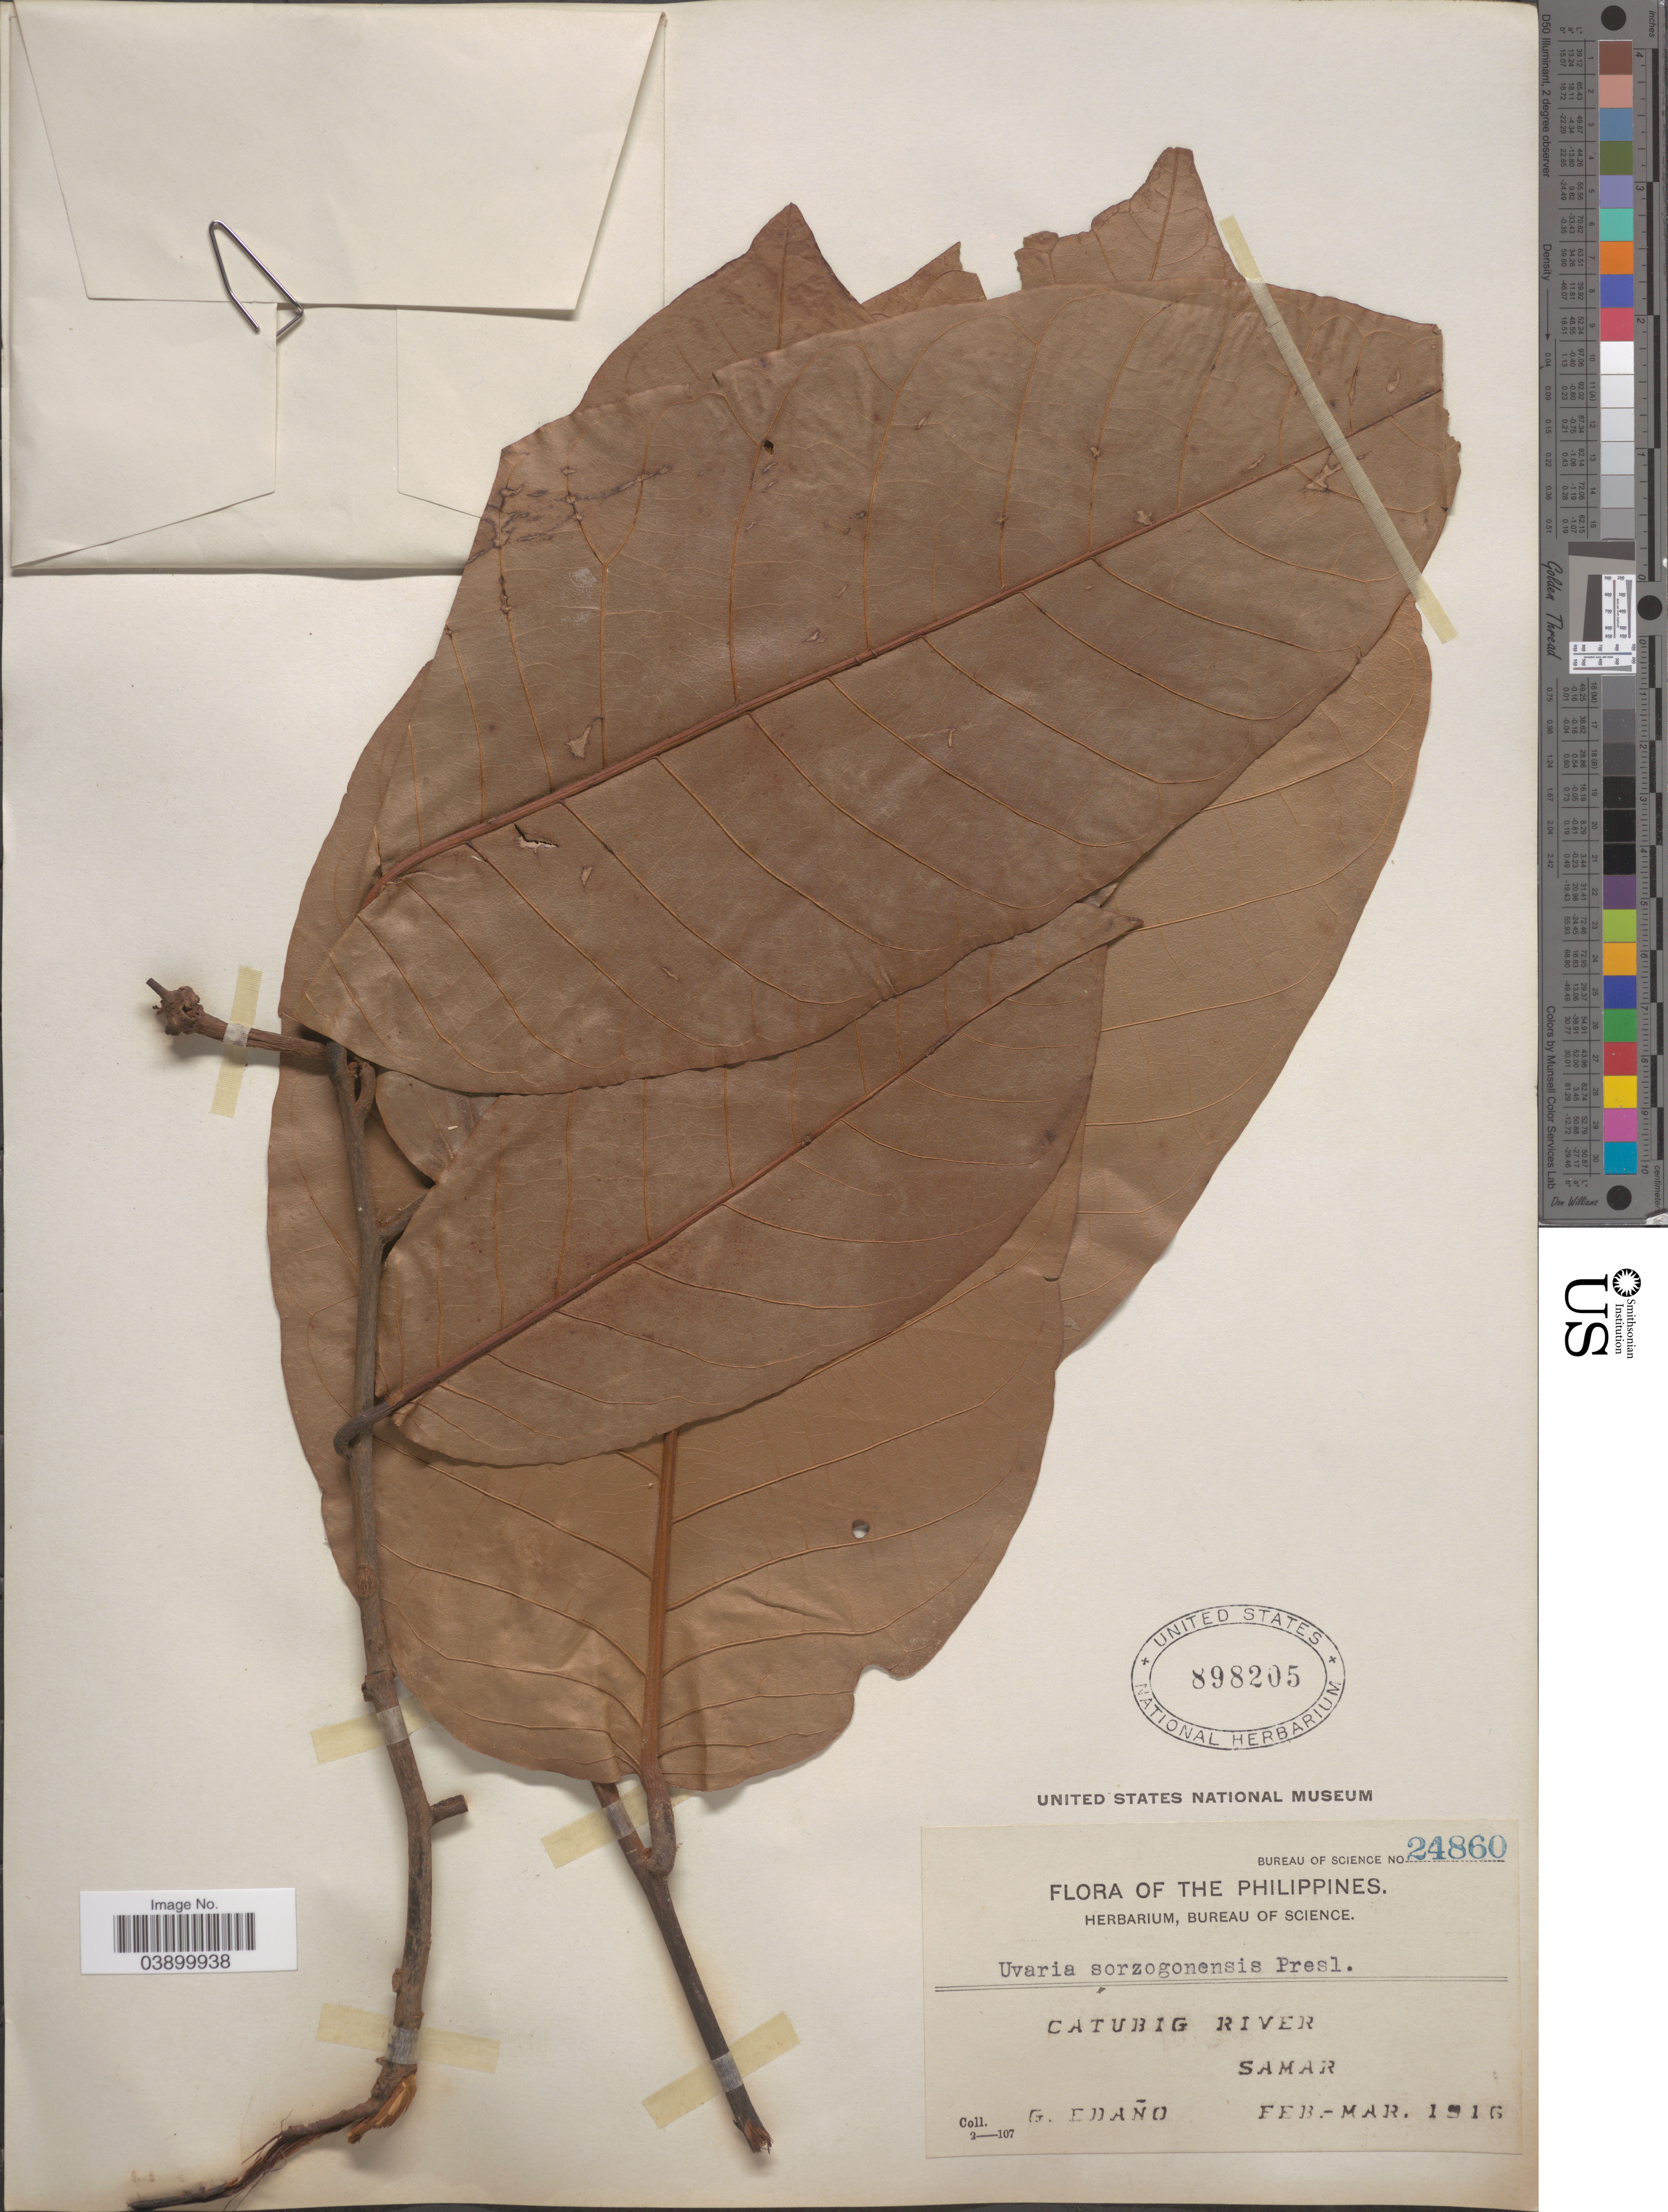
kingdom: Plantae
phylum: Tracheophyta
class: Magnoliopsida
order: Magnoliales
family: Annonaceae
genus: Uvaria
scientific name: Uvaria sorzogonensis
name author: C. Presl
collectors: G. Edaño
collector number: Bureau of Science 24860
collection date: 1916-02/1916-03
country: Philippines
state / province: Eastern Visayas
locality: Catubig River. Samar.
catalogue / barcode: US 898205